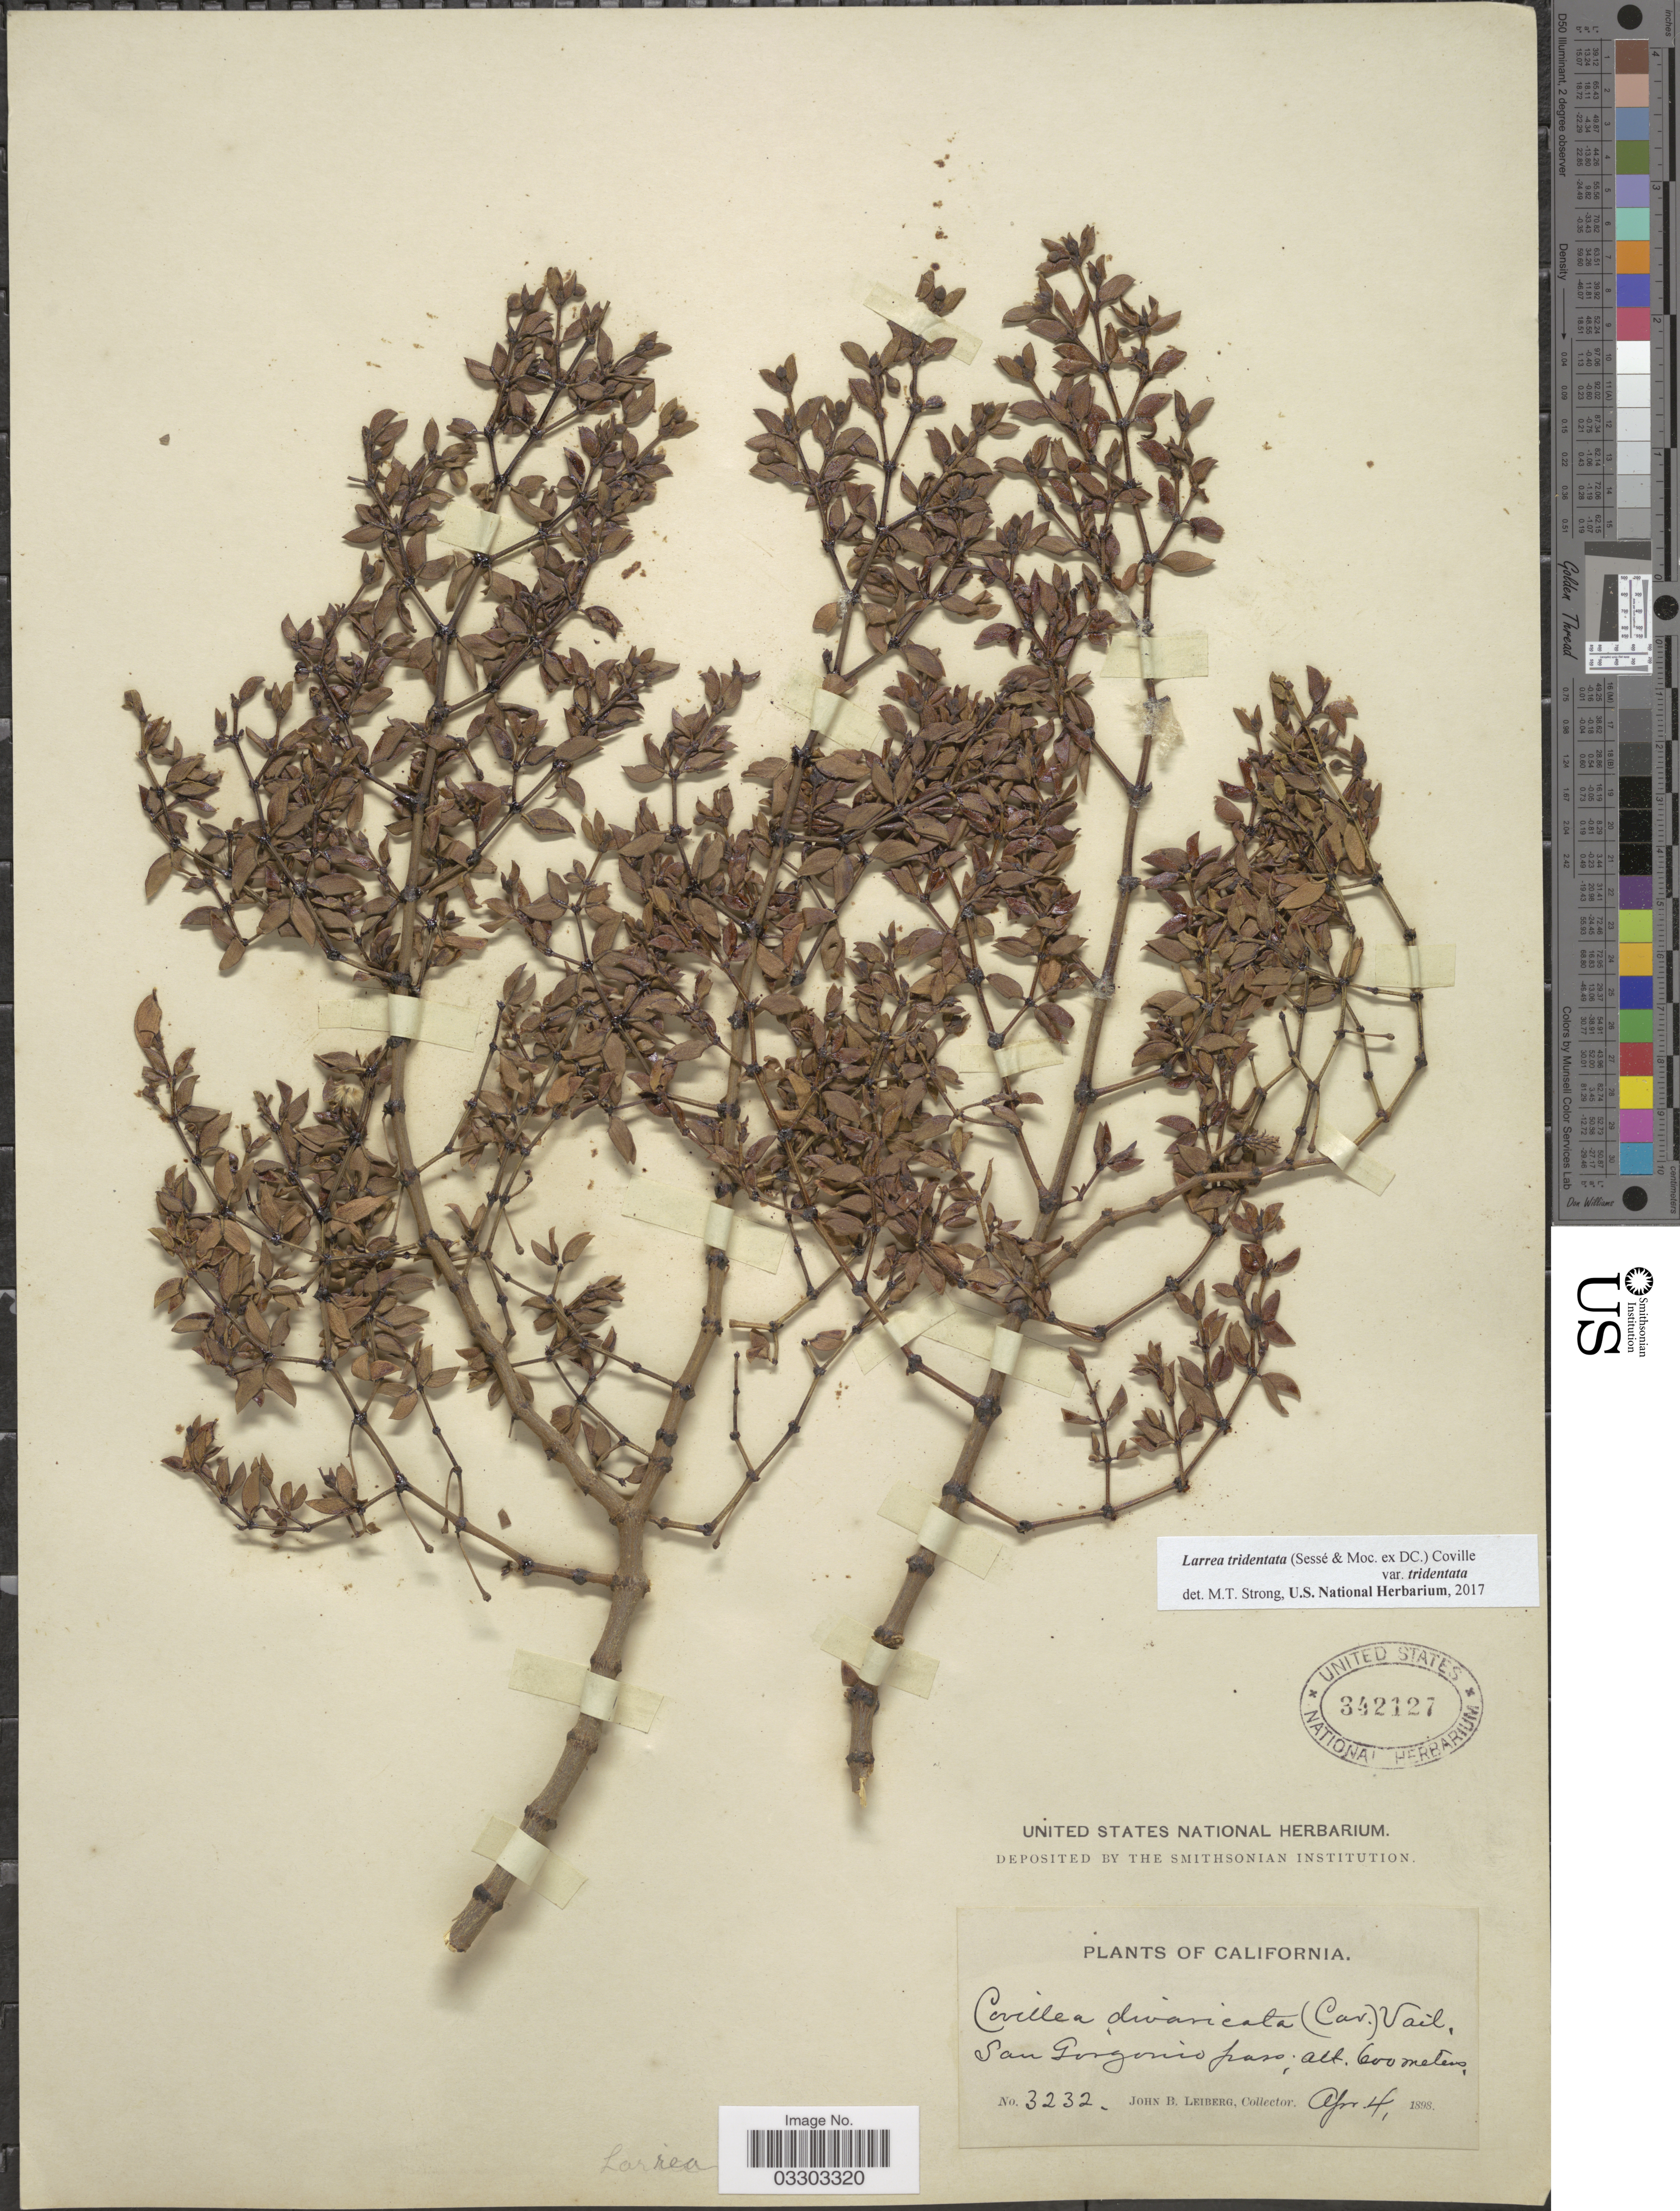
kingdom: Plantae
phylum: Tracheophyta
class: Magnoliopsida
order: Zygophyllales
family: Zygophyllaceae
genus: Larrea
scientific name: Larrea tridentata var. tridentata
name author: (Sessé & Moc. ex DC.) Coville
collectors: J. B. Leiberg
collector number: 3232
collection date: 1898-04-04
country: United States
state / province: California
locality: San Gorgonio pass.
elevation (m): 600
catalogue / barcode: US 342127